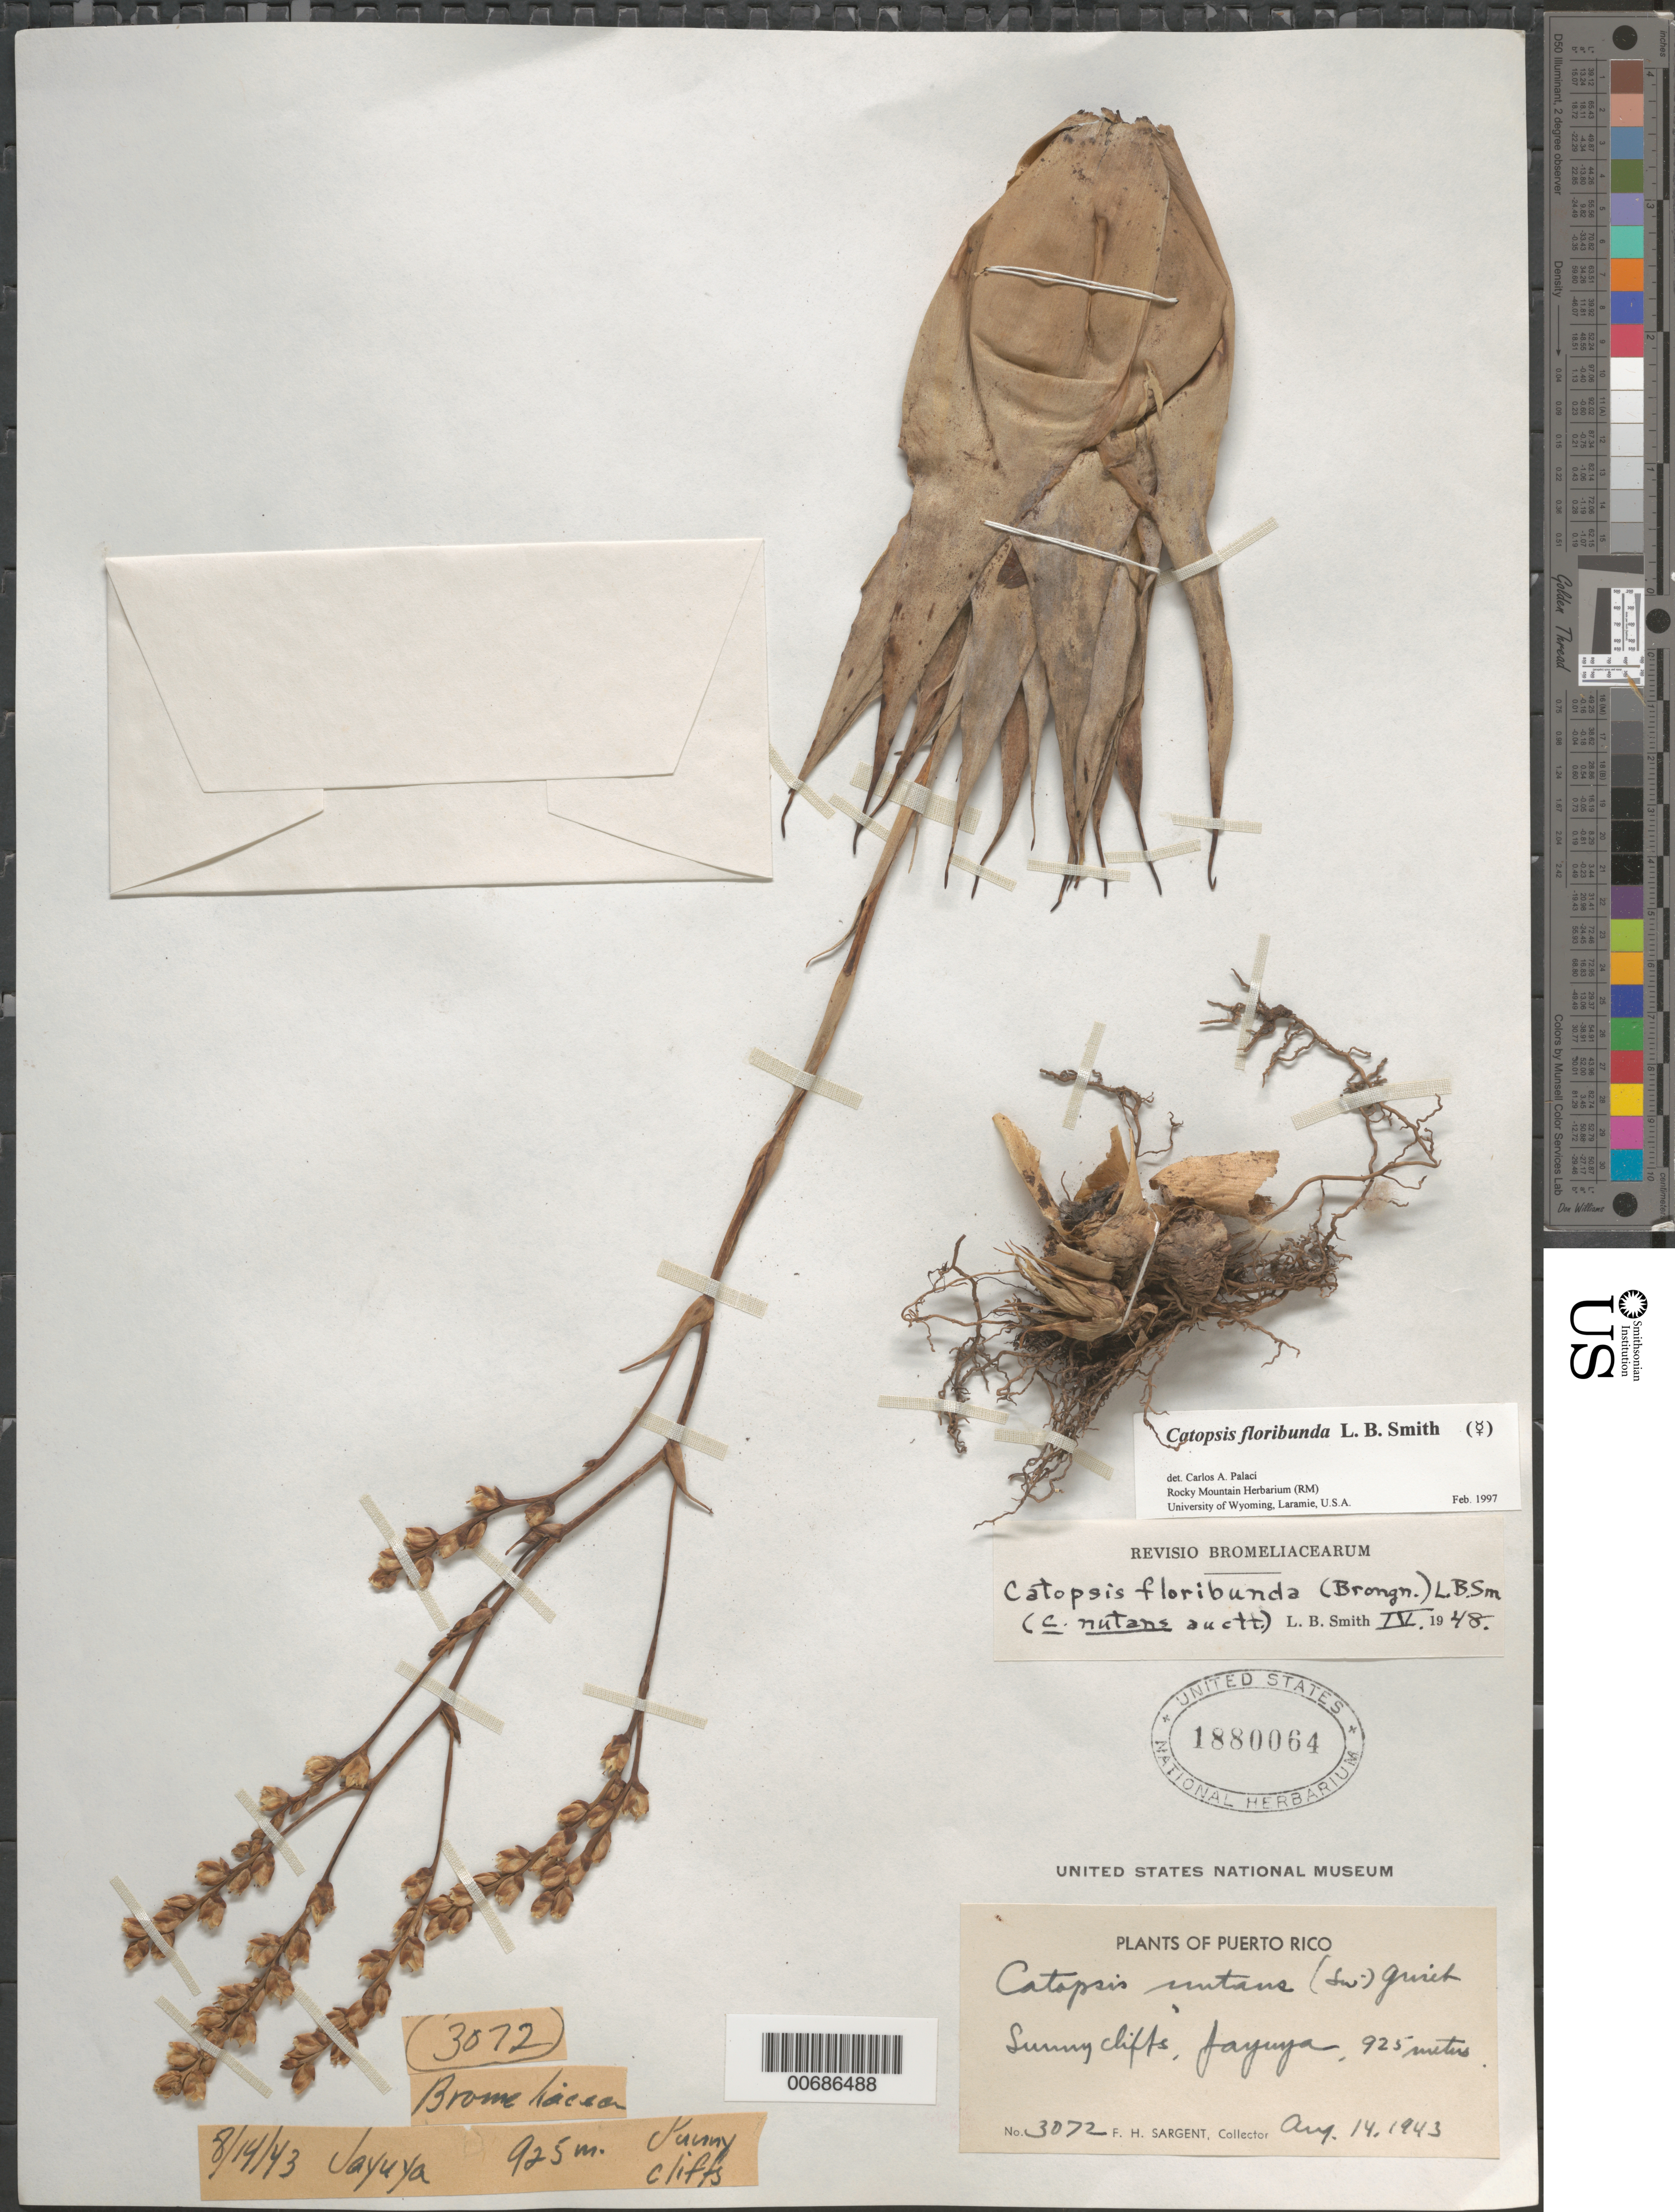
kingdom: Plantae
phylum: Tracheophyta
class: Liliopsida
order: Poales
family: Bromeliaceae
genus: Catopsis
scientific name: Catopsis floribunda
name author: L.B. Sm.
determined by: Palací, C. A., (RM), University of Wyoming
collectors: F. H. Sargent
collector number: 3072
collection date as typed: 14 Aug 1943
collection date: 1943-08-14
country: Puerto Rico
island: Greater Antilles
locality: Jayuya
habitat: Sunny cliffs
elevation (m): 925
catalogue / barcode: US 1880064